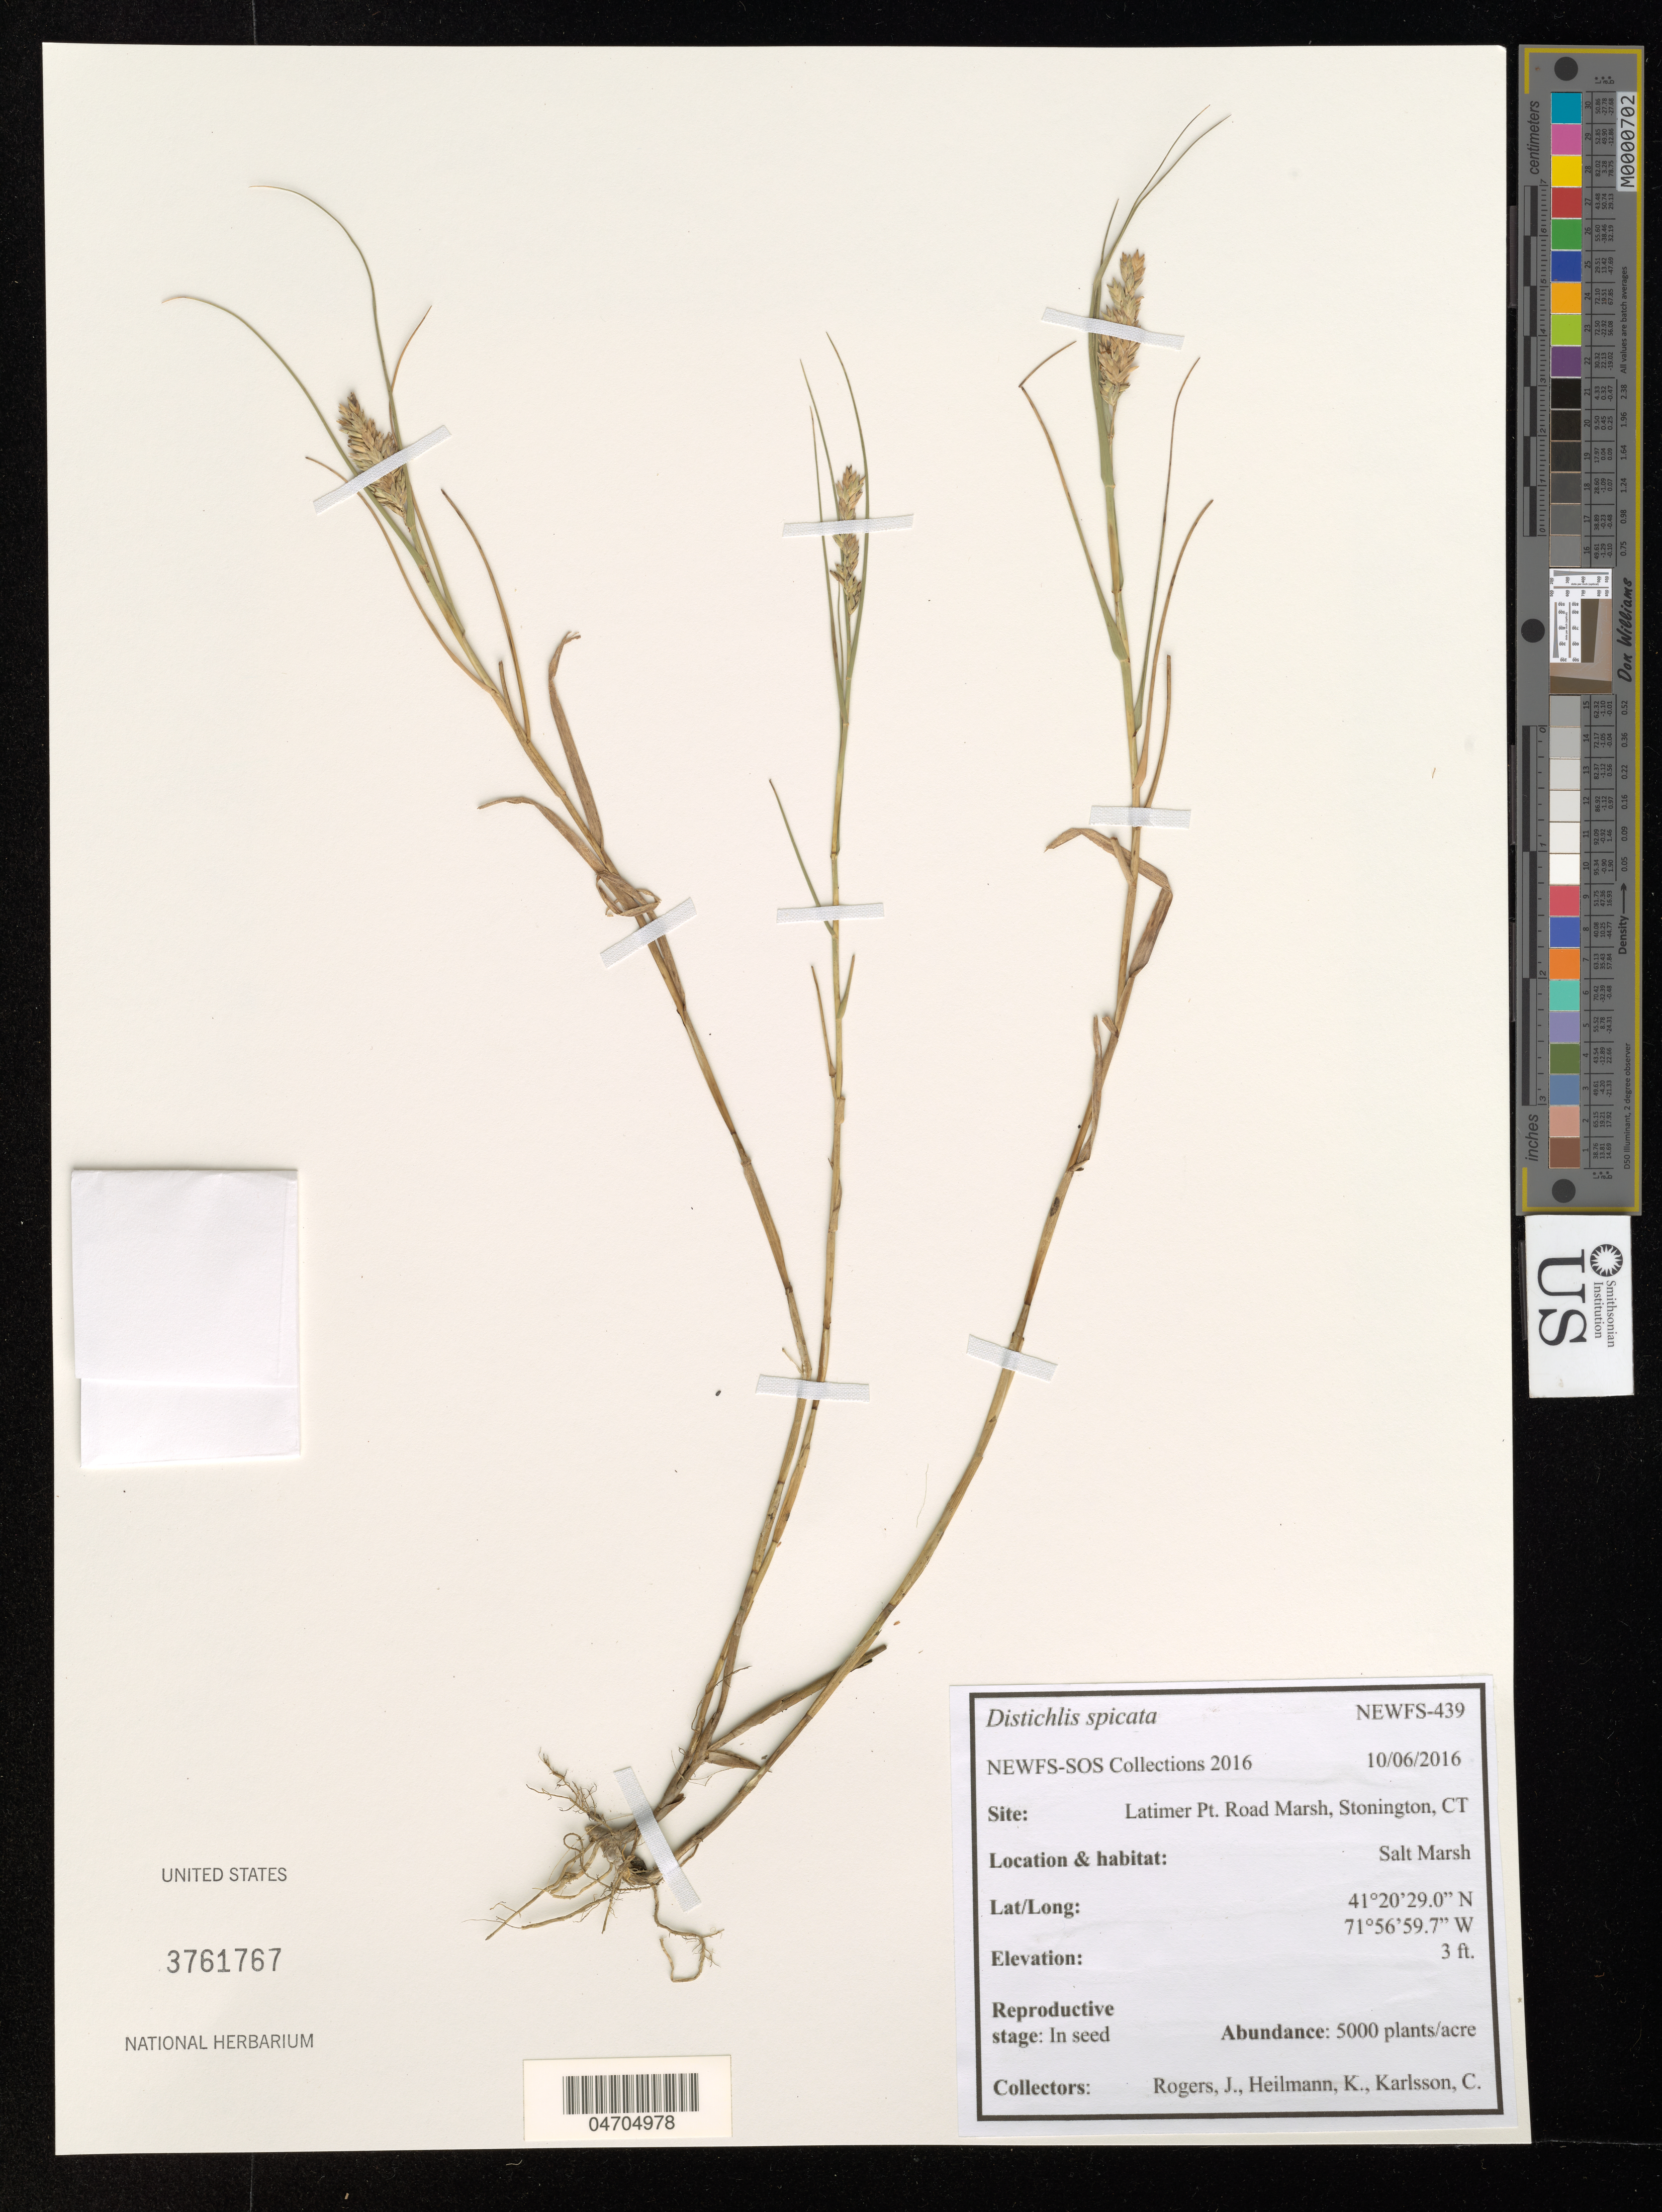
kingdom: Plantae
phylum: Tracheophyta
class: Liliopsida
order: Poales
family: Poaceae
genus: Distichlis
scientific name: Distichlis spicata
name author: (L.) Greene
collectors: J. Rogers, K. Heilmann & C. Karlsson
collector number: NEWFS-439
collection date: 2016-10-06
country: United States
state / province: Connecticut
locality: Latimer Pt. Road Marsh, Stonington.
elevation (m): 1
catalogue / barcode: US 3761767